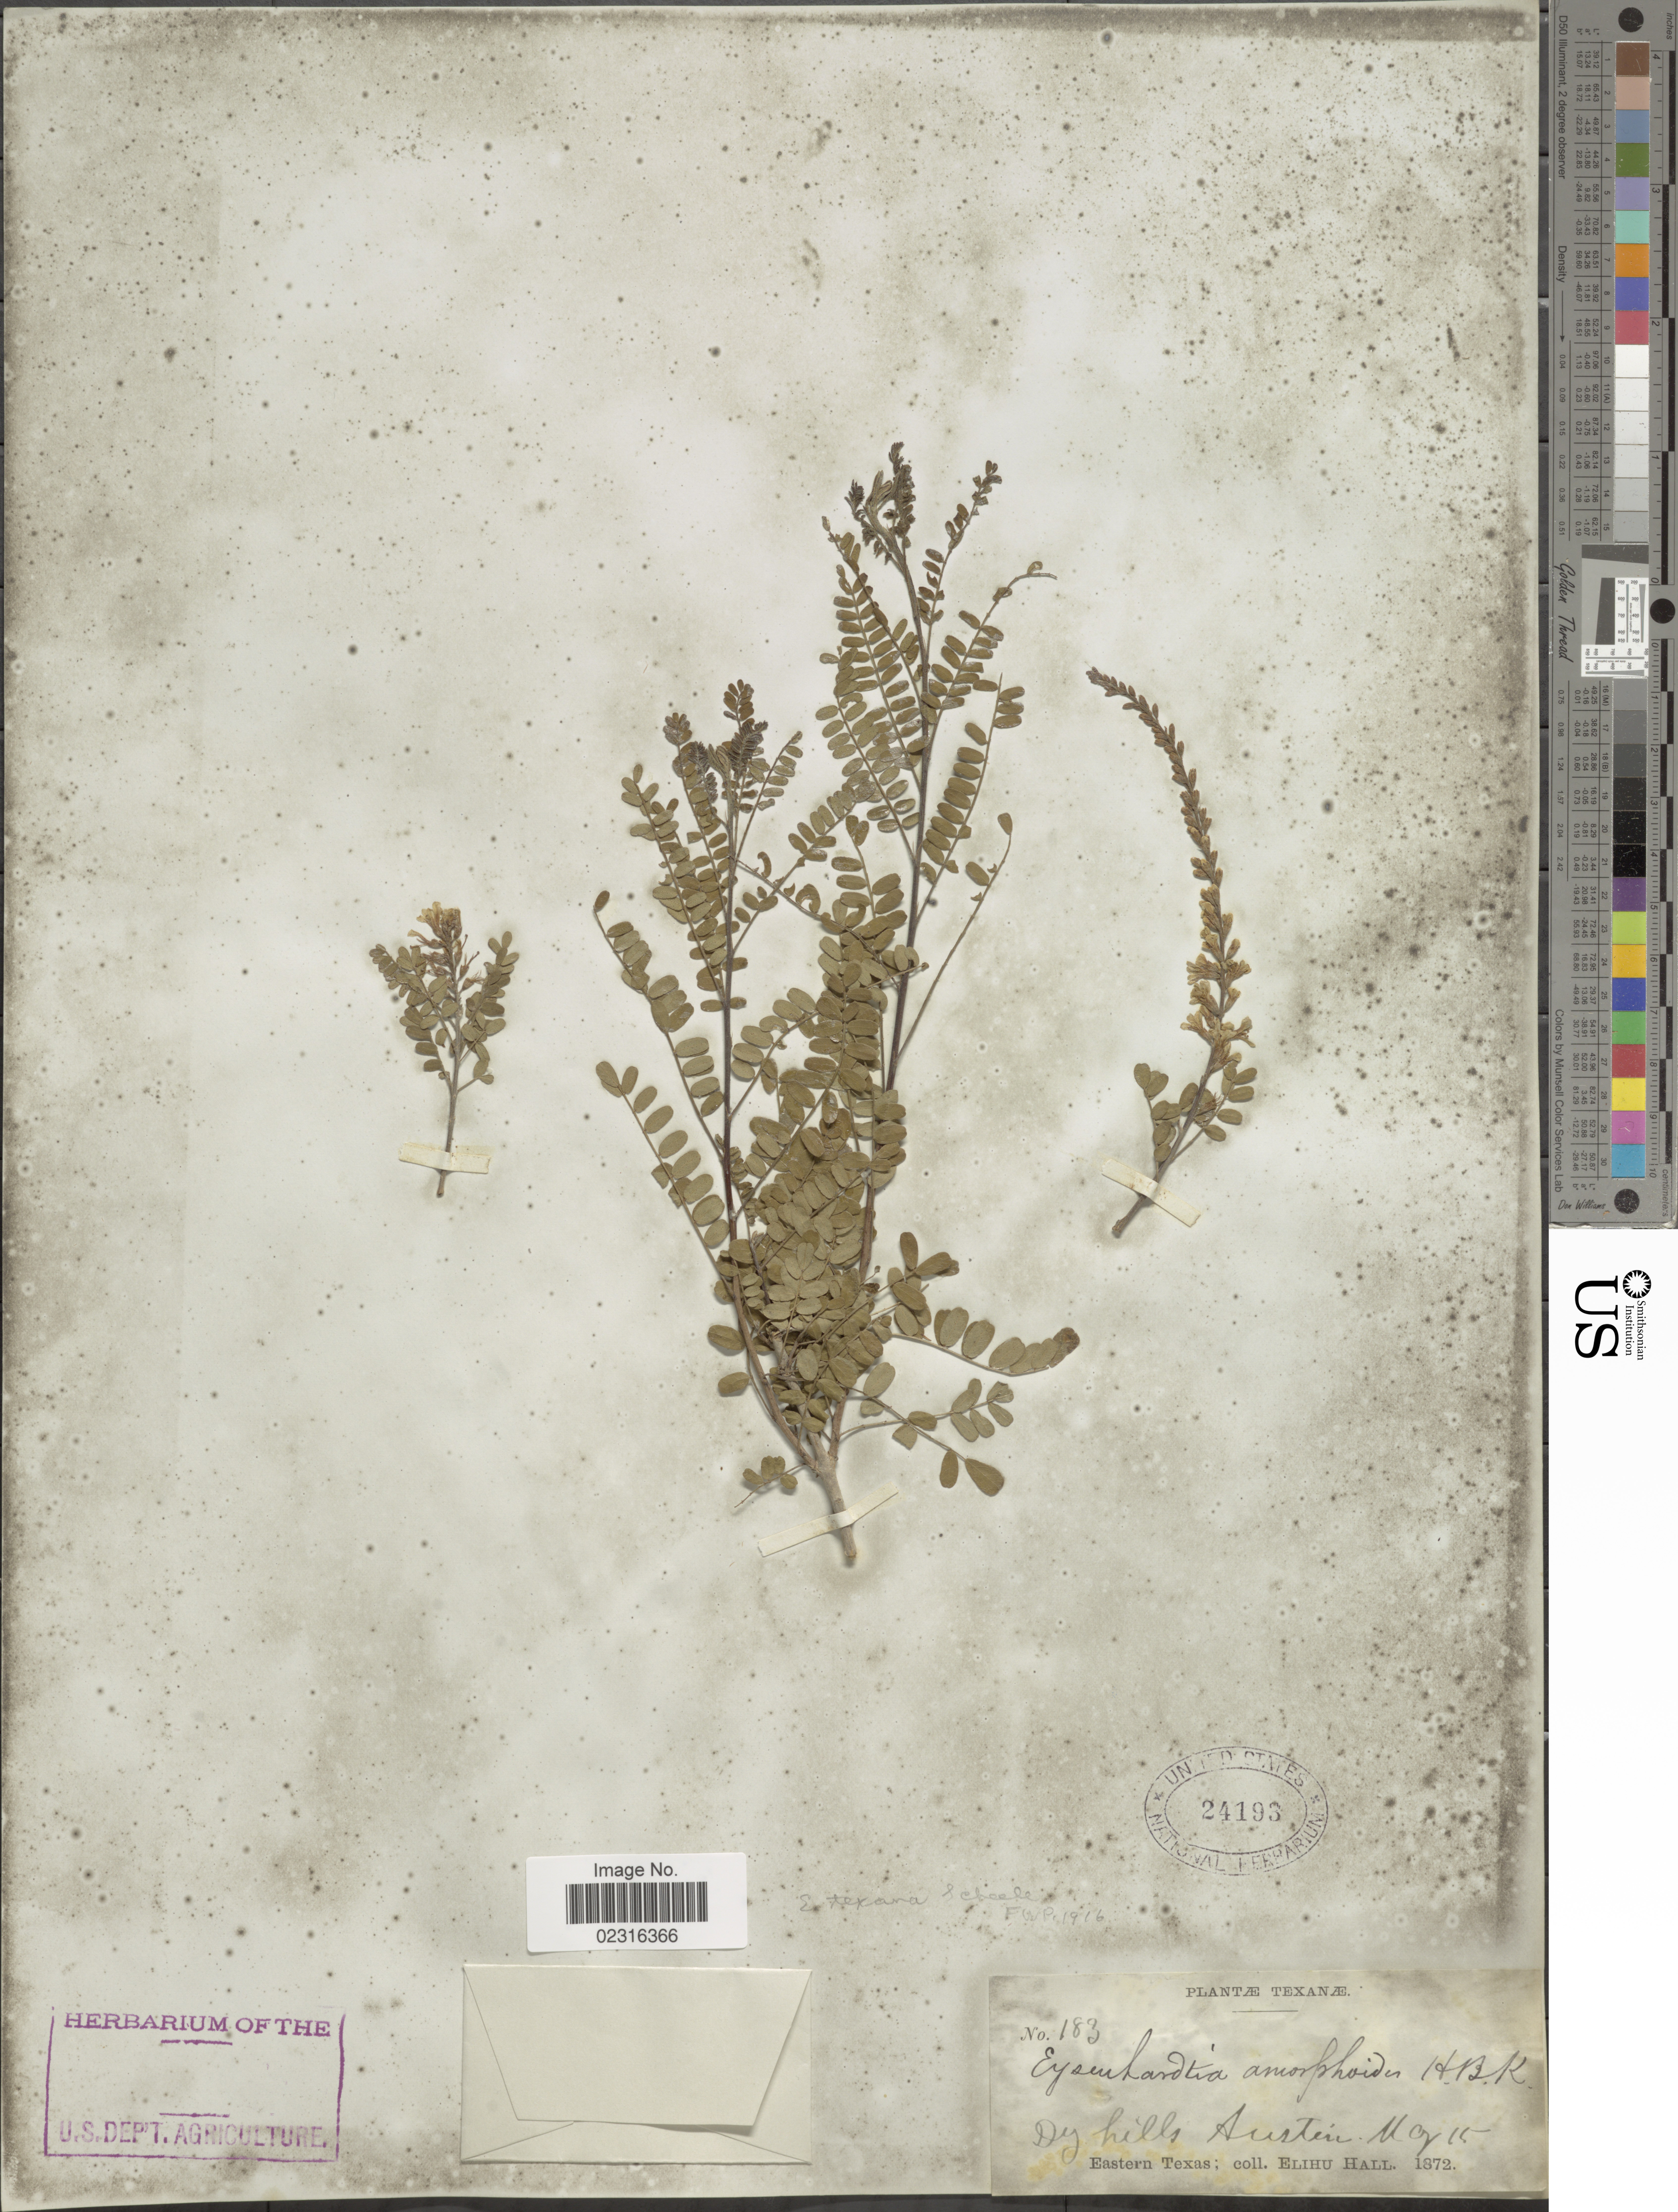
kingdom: Plantae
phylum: Tracheophyta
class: Magnoliopsida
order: Fabales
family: Fabaceae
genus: Eysenhardtia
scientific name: Eysenhardtia texana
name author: Scheele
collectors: E. Hall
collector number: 183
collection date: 1872-05-15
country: United States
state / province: Texas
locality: Austin, Eastern Texas.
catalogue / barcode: US 24193